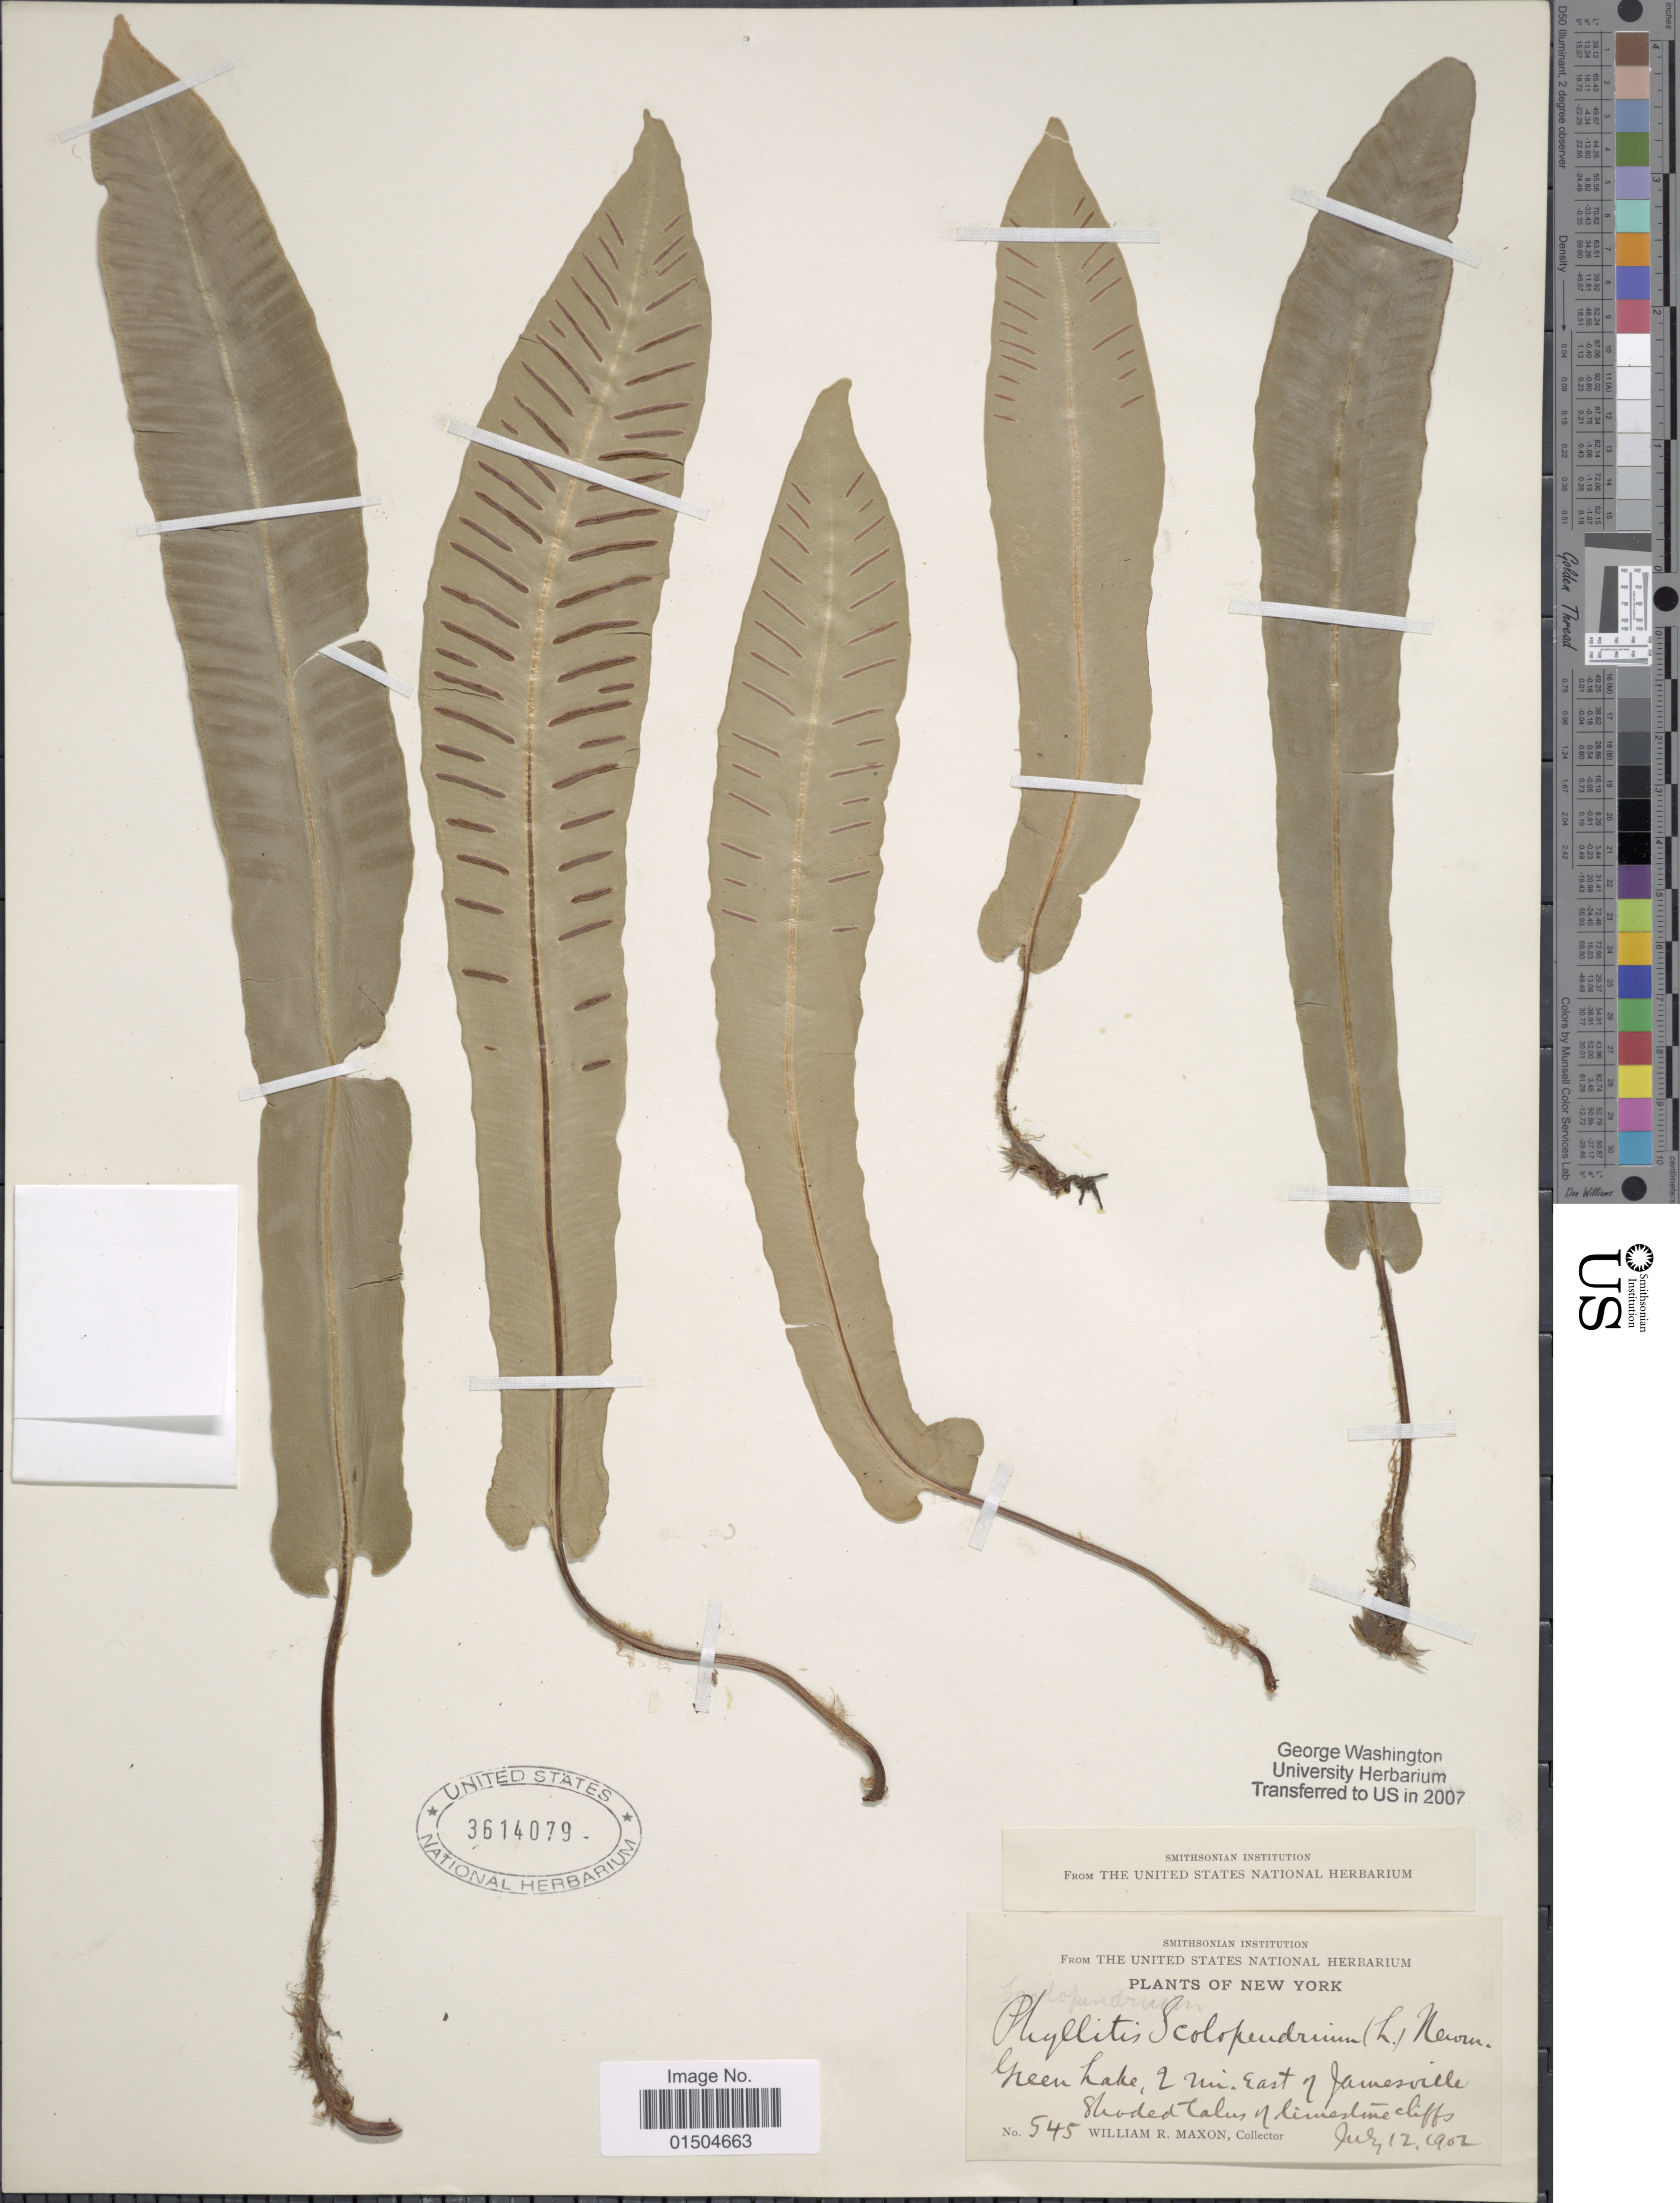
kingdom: Plantae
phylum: Tracheophyta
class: Polypodiopsida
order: Polypodiales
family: Aspleniaceae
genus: Asplenium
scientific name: Asplenium scolopendrium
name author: Sm.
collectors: W. R. Maxon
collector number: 545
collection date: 1902-07-12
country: United States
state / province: New York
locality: Green Lake, 2 mi. East of Jamesville.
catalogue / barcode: US 3614079